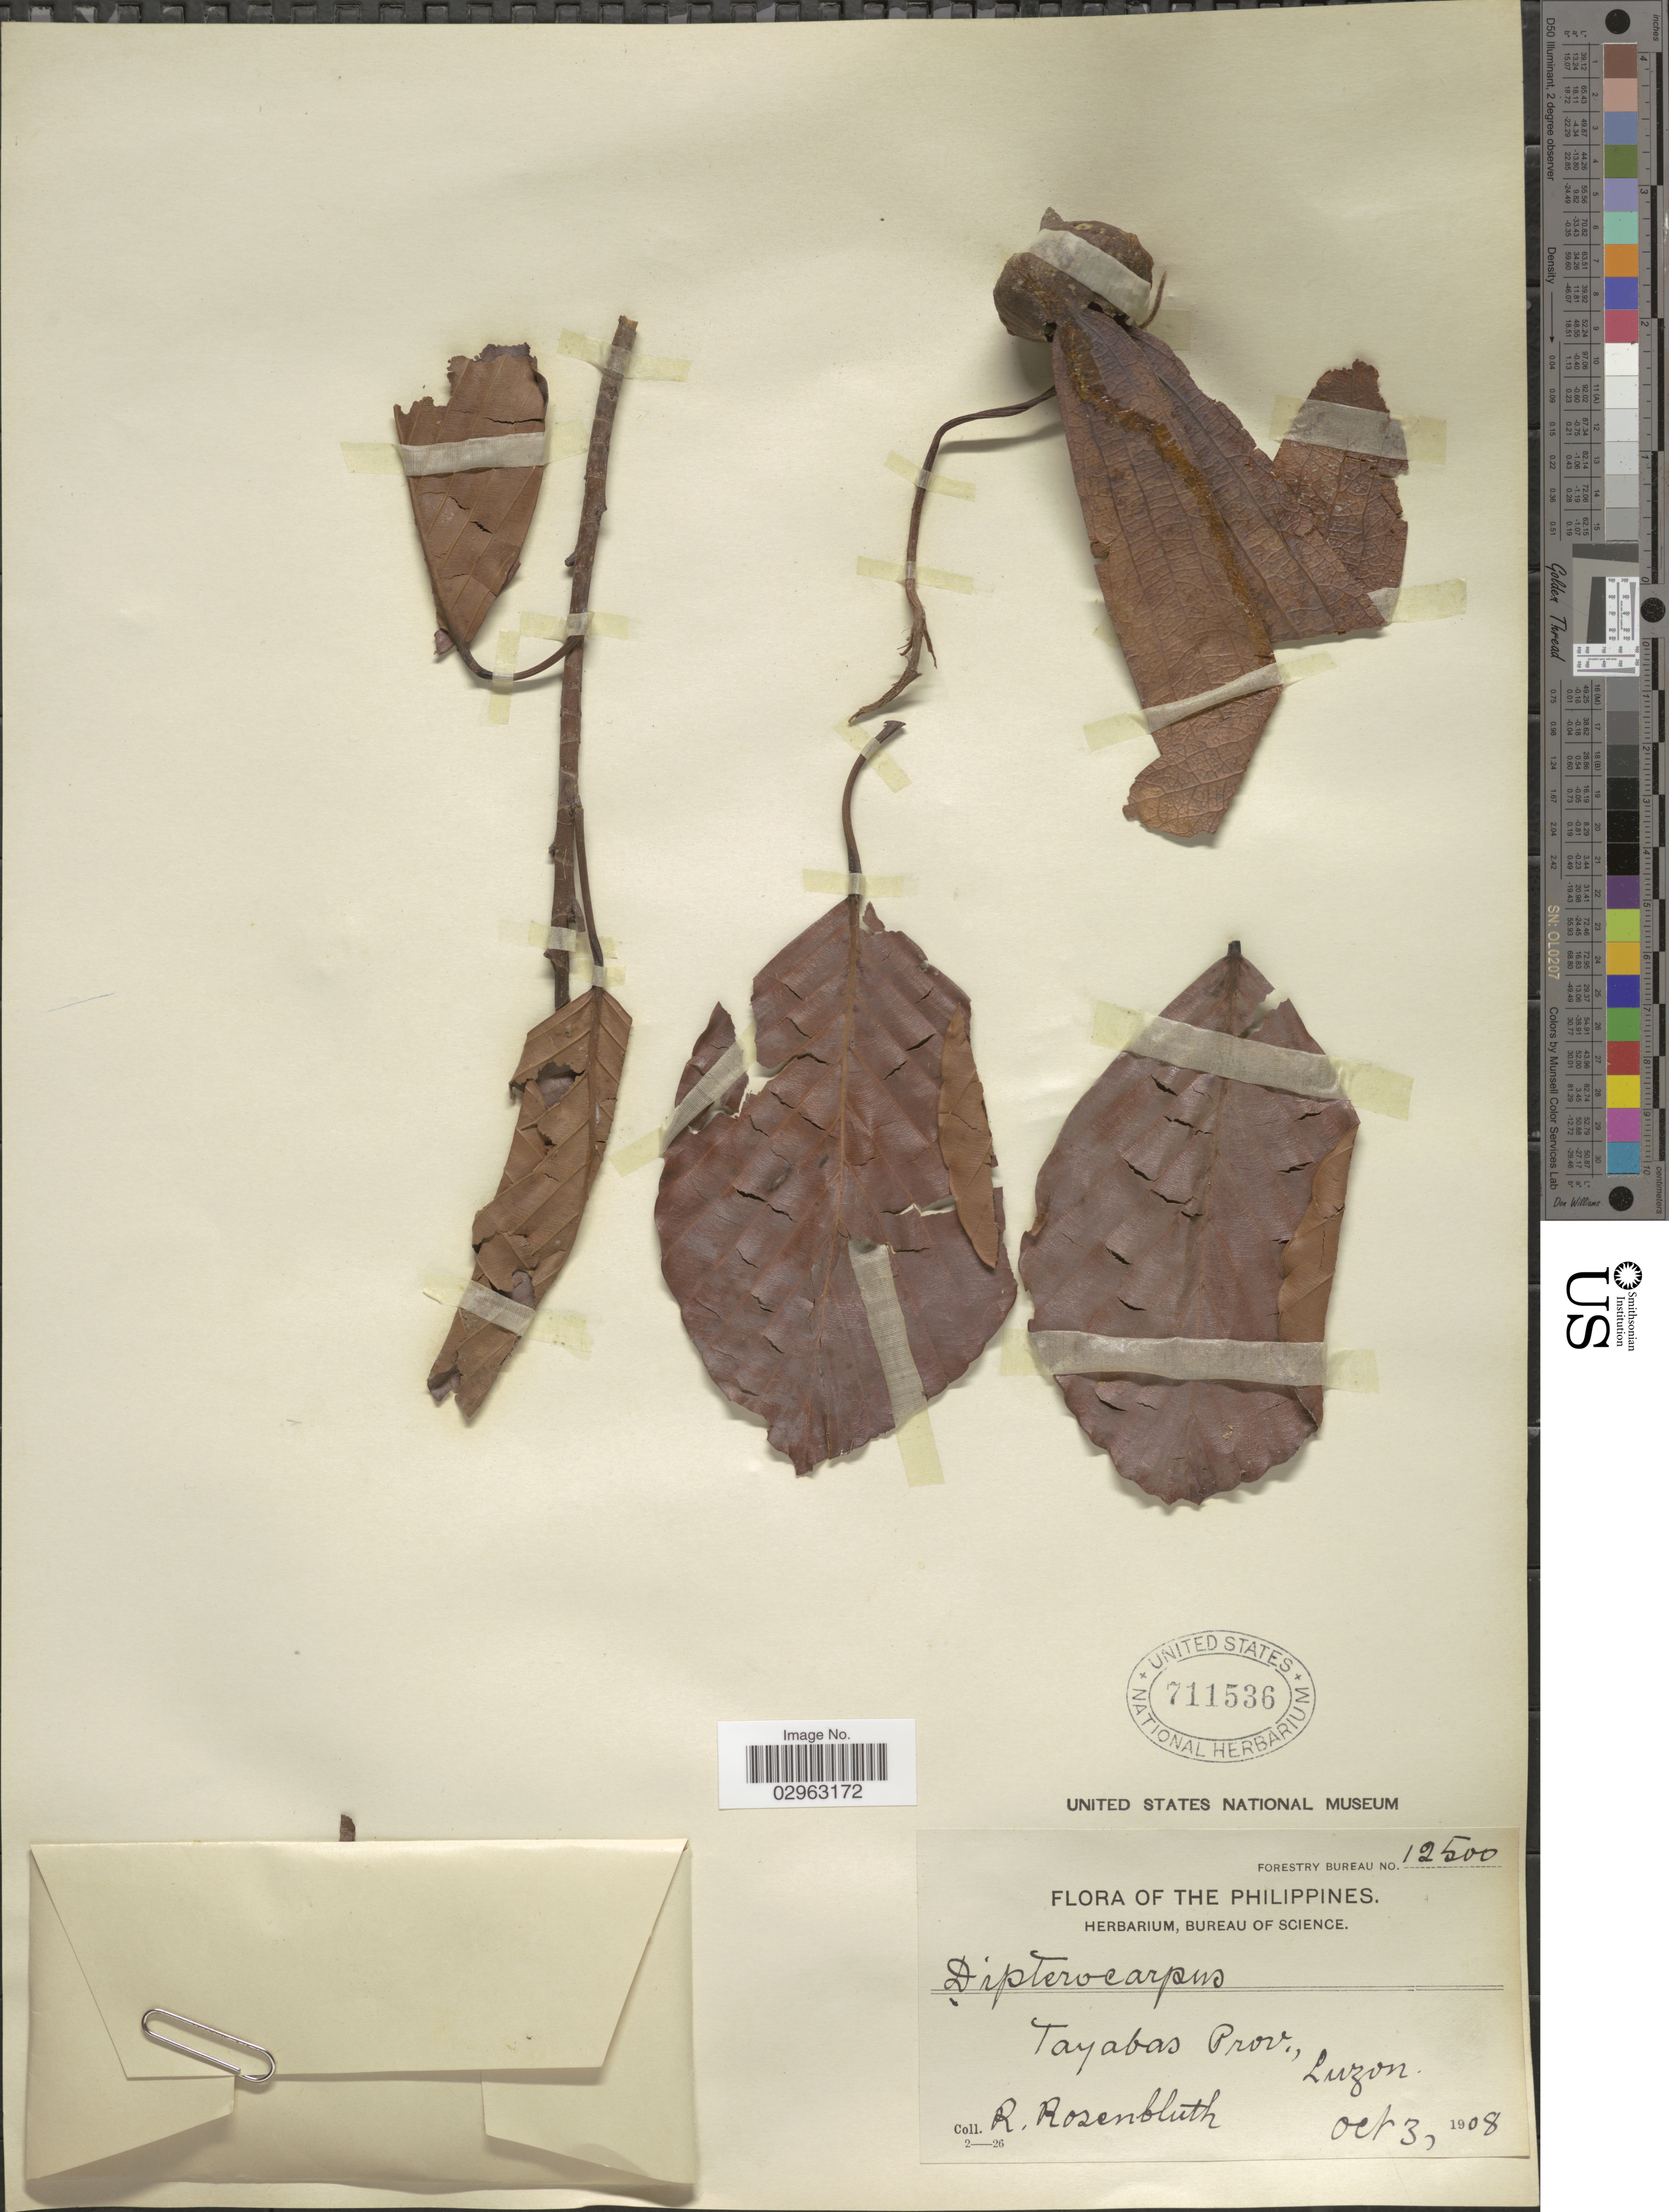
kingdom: Plantae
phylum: Tracheophyta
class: Magnoliopsida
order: Malvales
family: Dipterocarpaceae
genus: Dipterocarpus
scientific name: Dipterocarpus sp.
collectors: R. Rosenbluth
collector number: Forestry Bureau 12500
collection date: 1908-10-03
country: Philippines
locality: Tayabas Prov., Luzon.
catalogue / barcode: US 711536